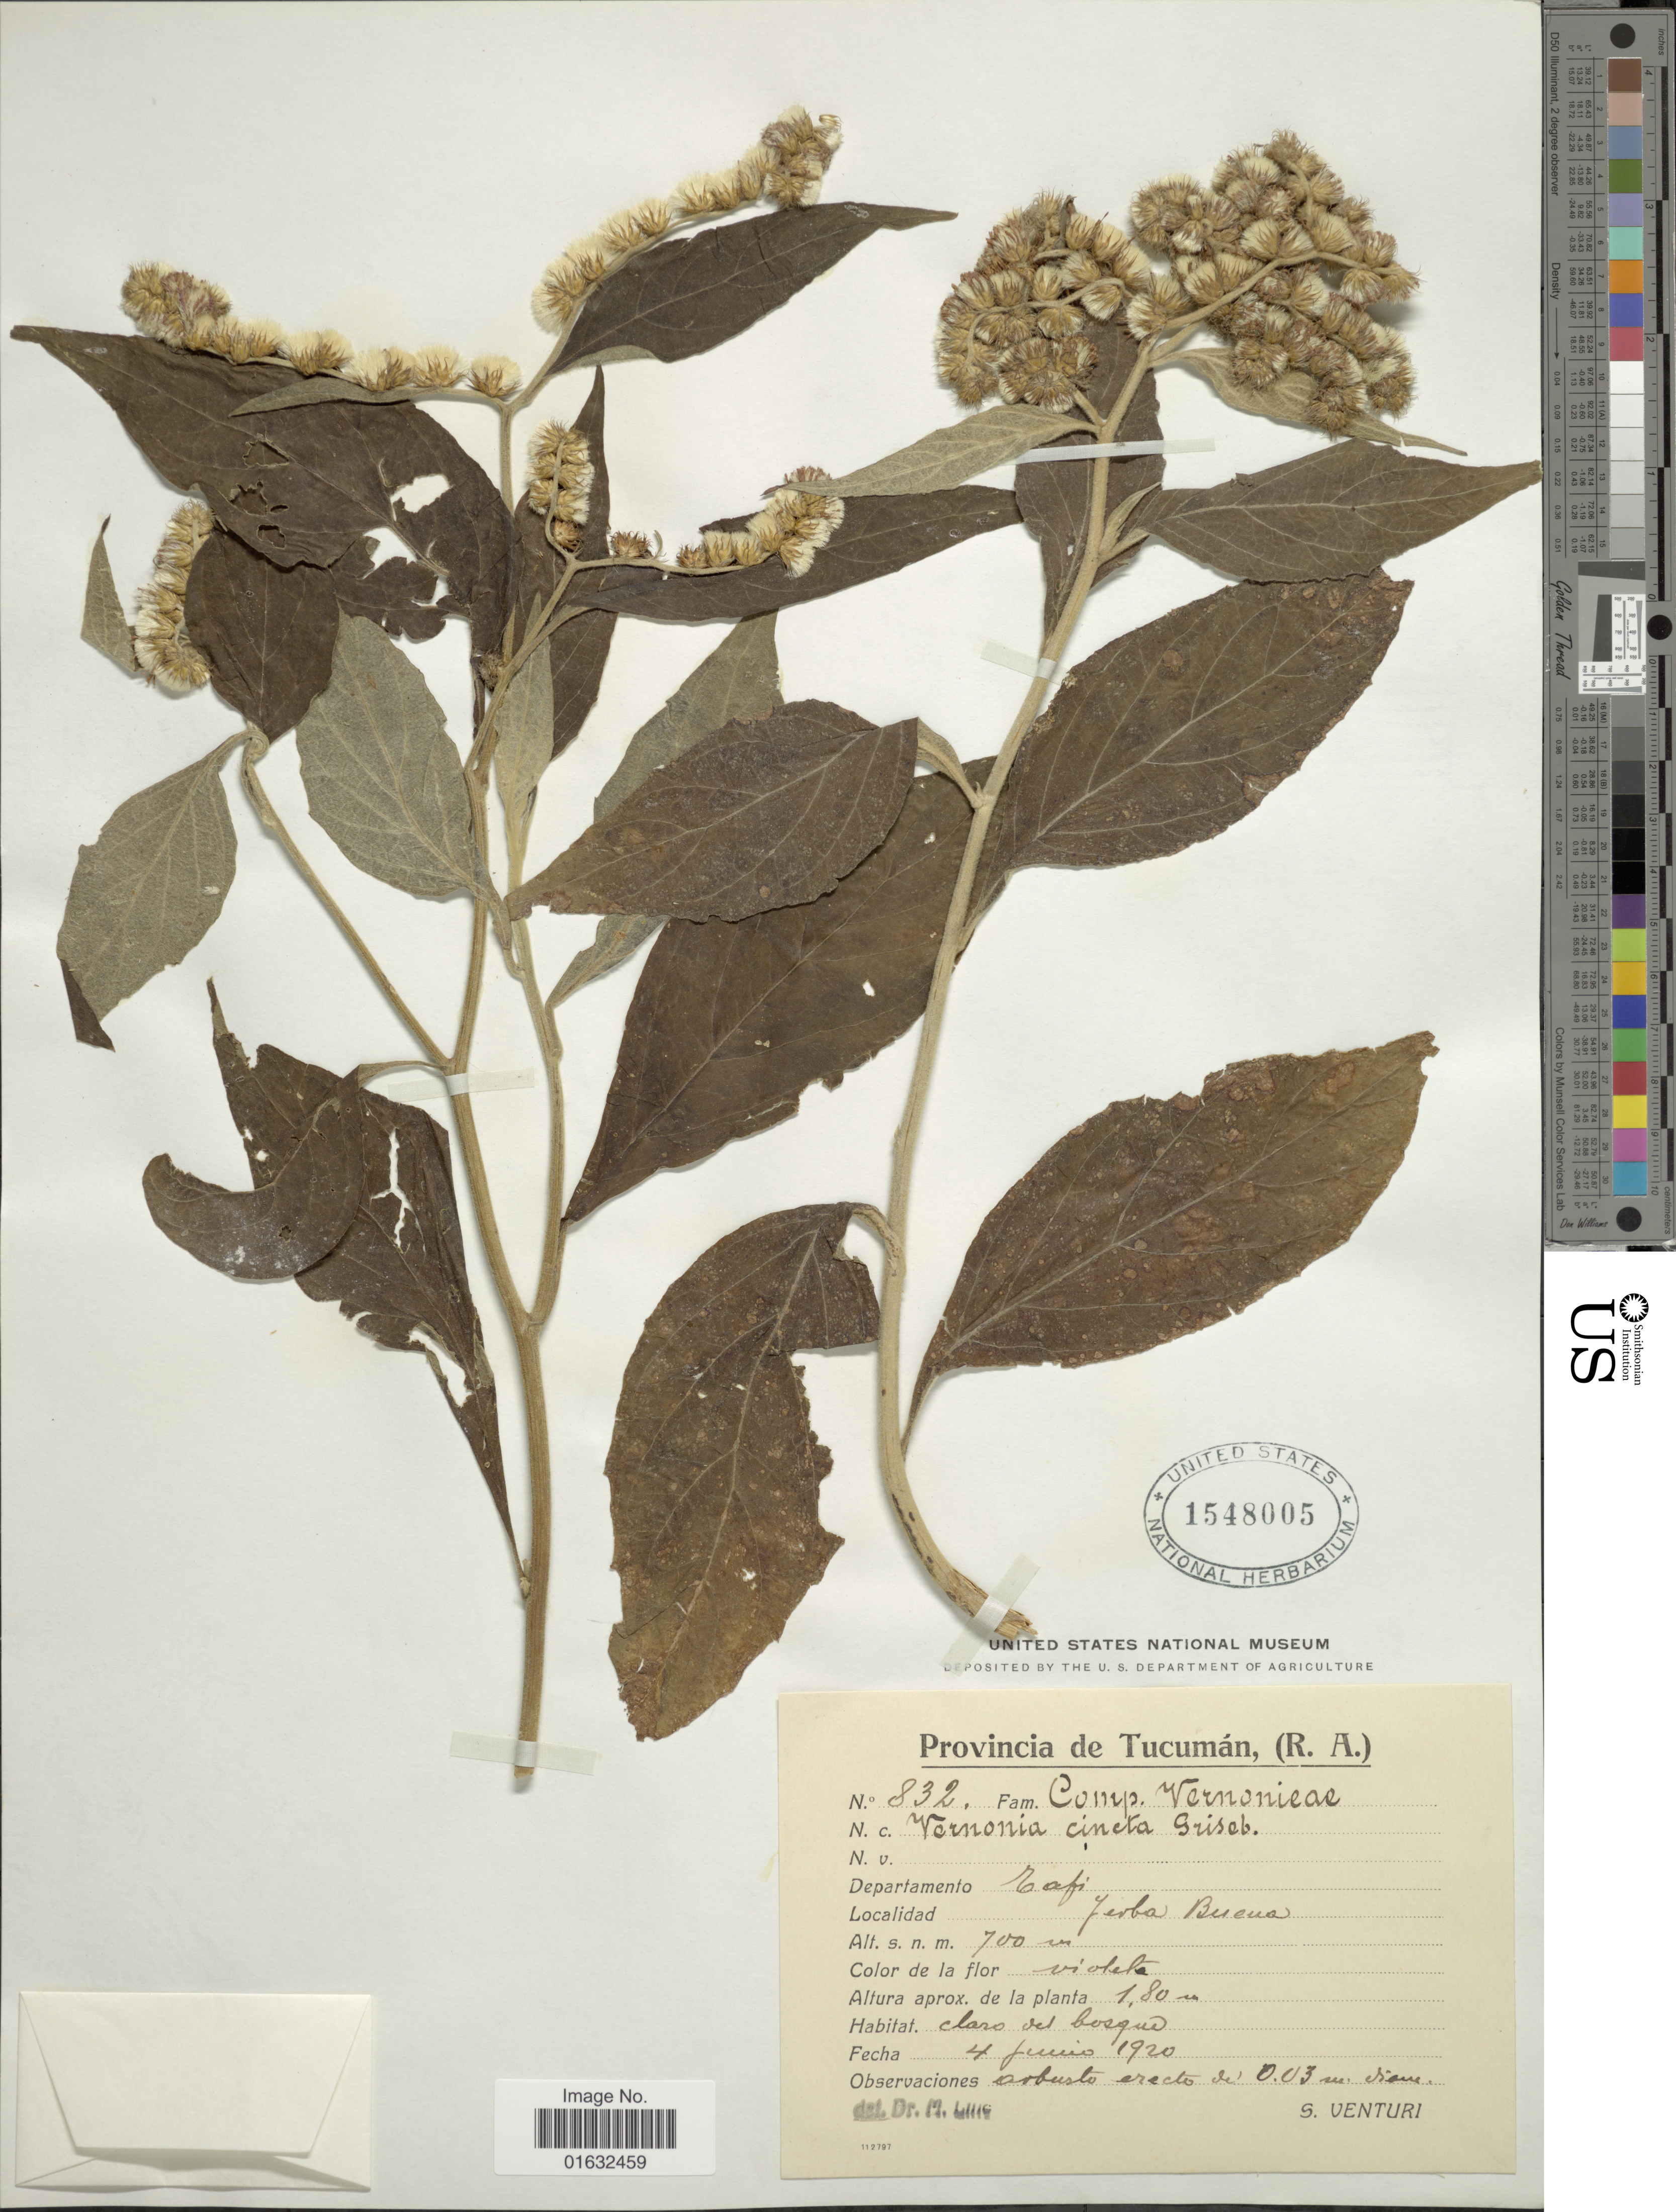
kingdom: Plantae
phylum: Tracheophyta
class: Magnoliopsida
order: Asterales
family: Asteraceae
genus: Cyrtocymura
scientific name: Cyrtocymura cincta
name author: (Griseb.) H. Rob.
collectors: S. Venturi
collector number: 832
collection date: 1920-06-04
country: Argentina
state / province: Tucuman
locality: (R.A.), Departamento Cati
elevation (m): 700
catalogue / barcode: US 1548005